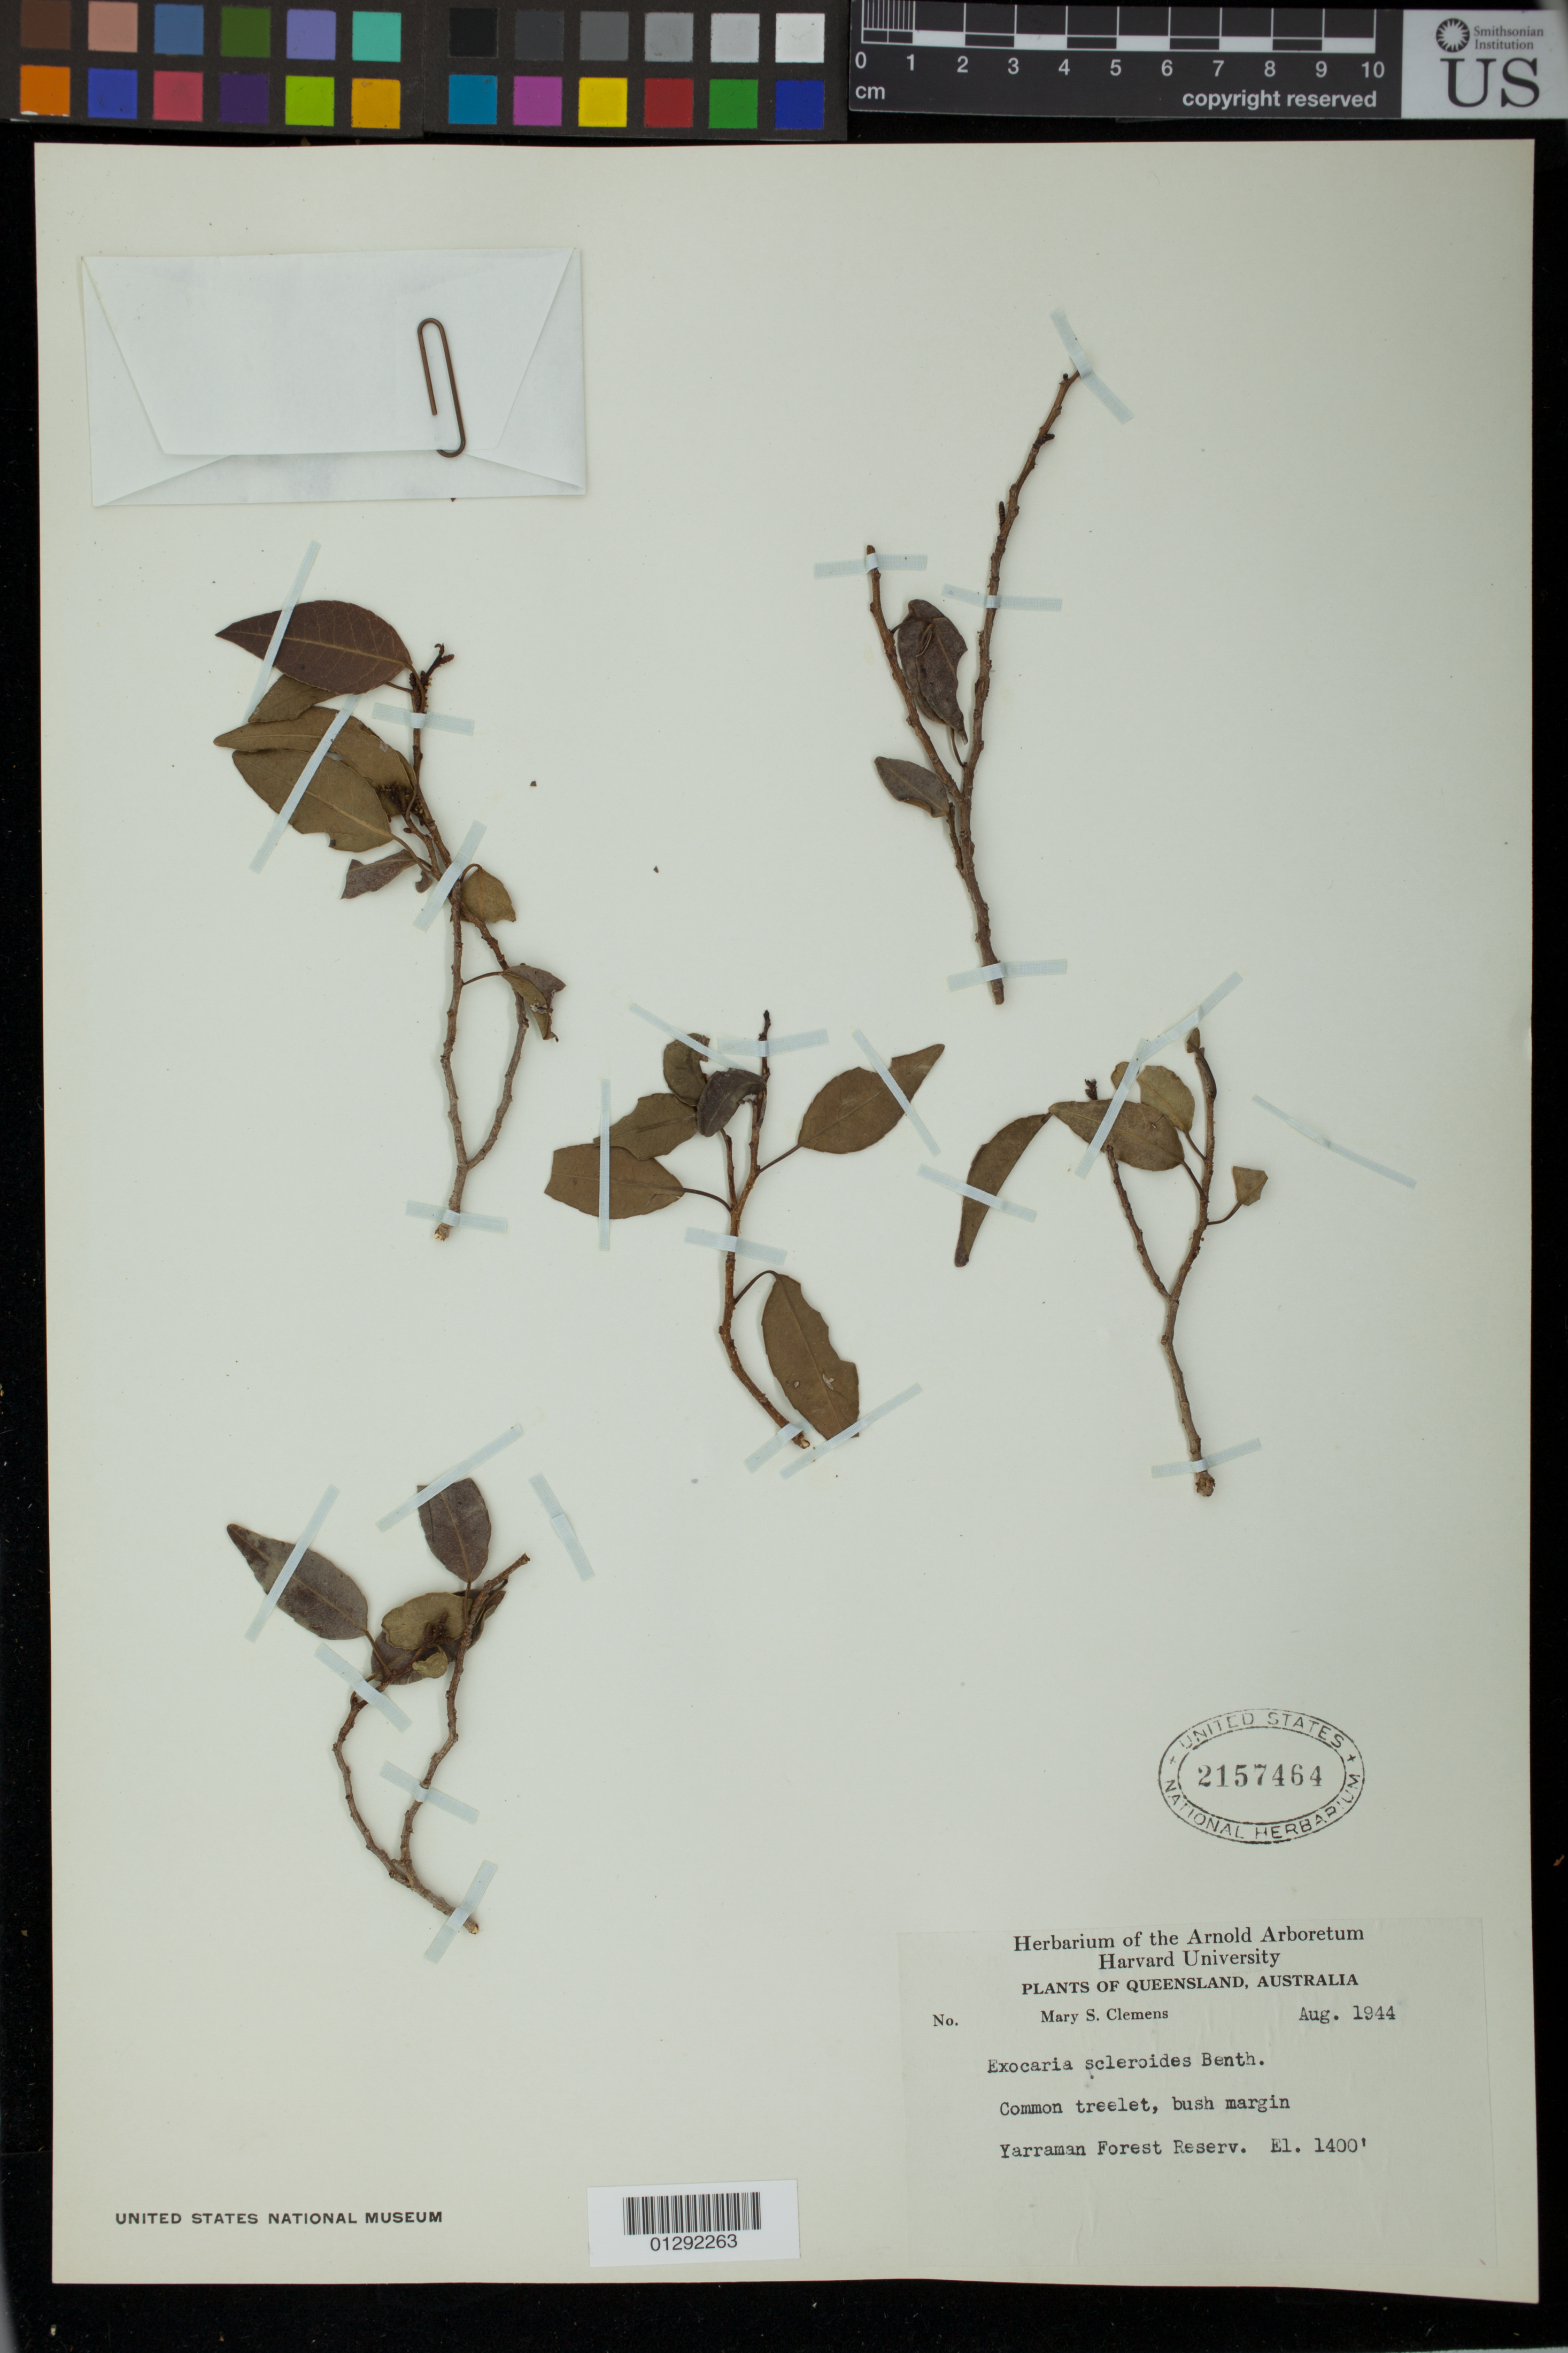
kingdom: Plantae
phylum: Tracheophyta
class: Magnoliopsida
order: Malpighiales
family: Euphorbiaceae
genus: Excoecaria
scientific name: Excoecaria scleroides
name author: Benth.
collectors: M. S. Clemens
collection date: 1944-08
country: Australia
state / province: Queensland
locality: Yarramun Forest Reserv.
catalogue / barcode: US 2157464